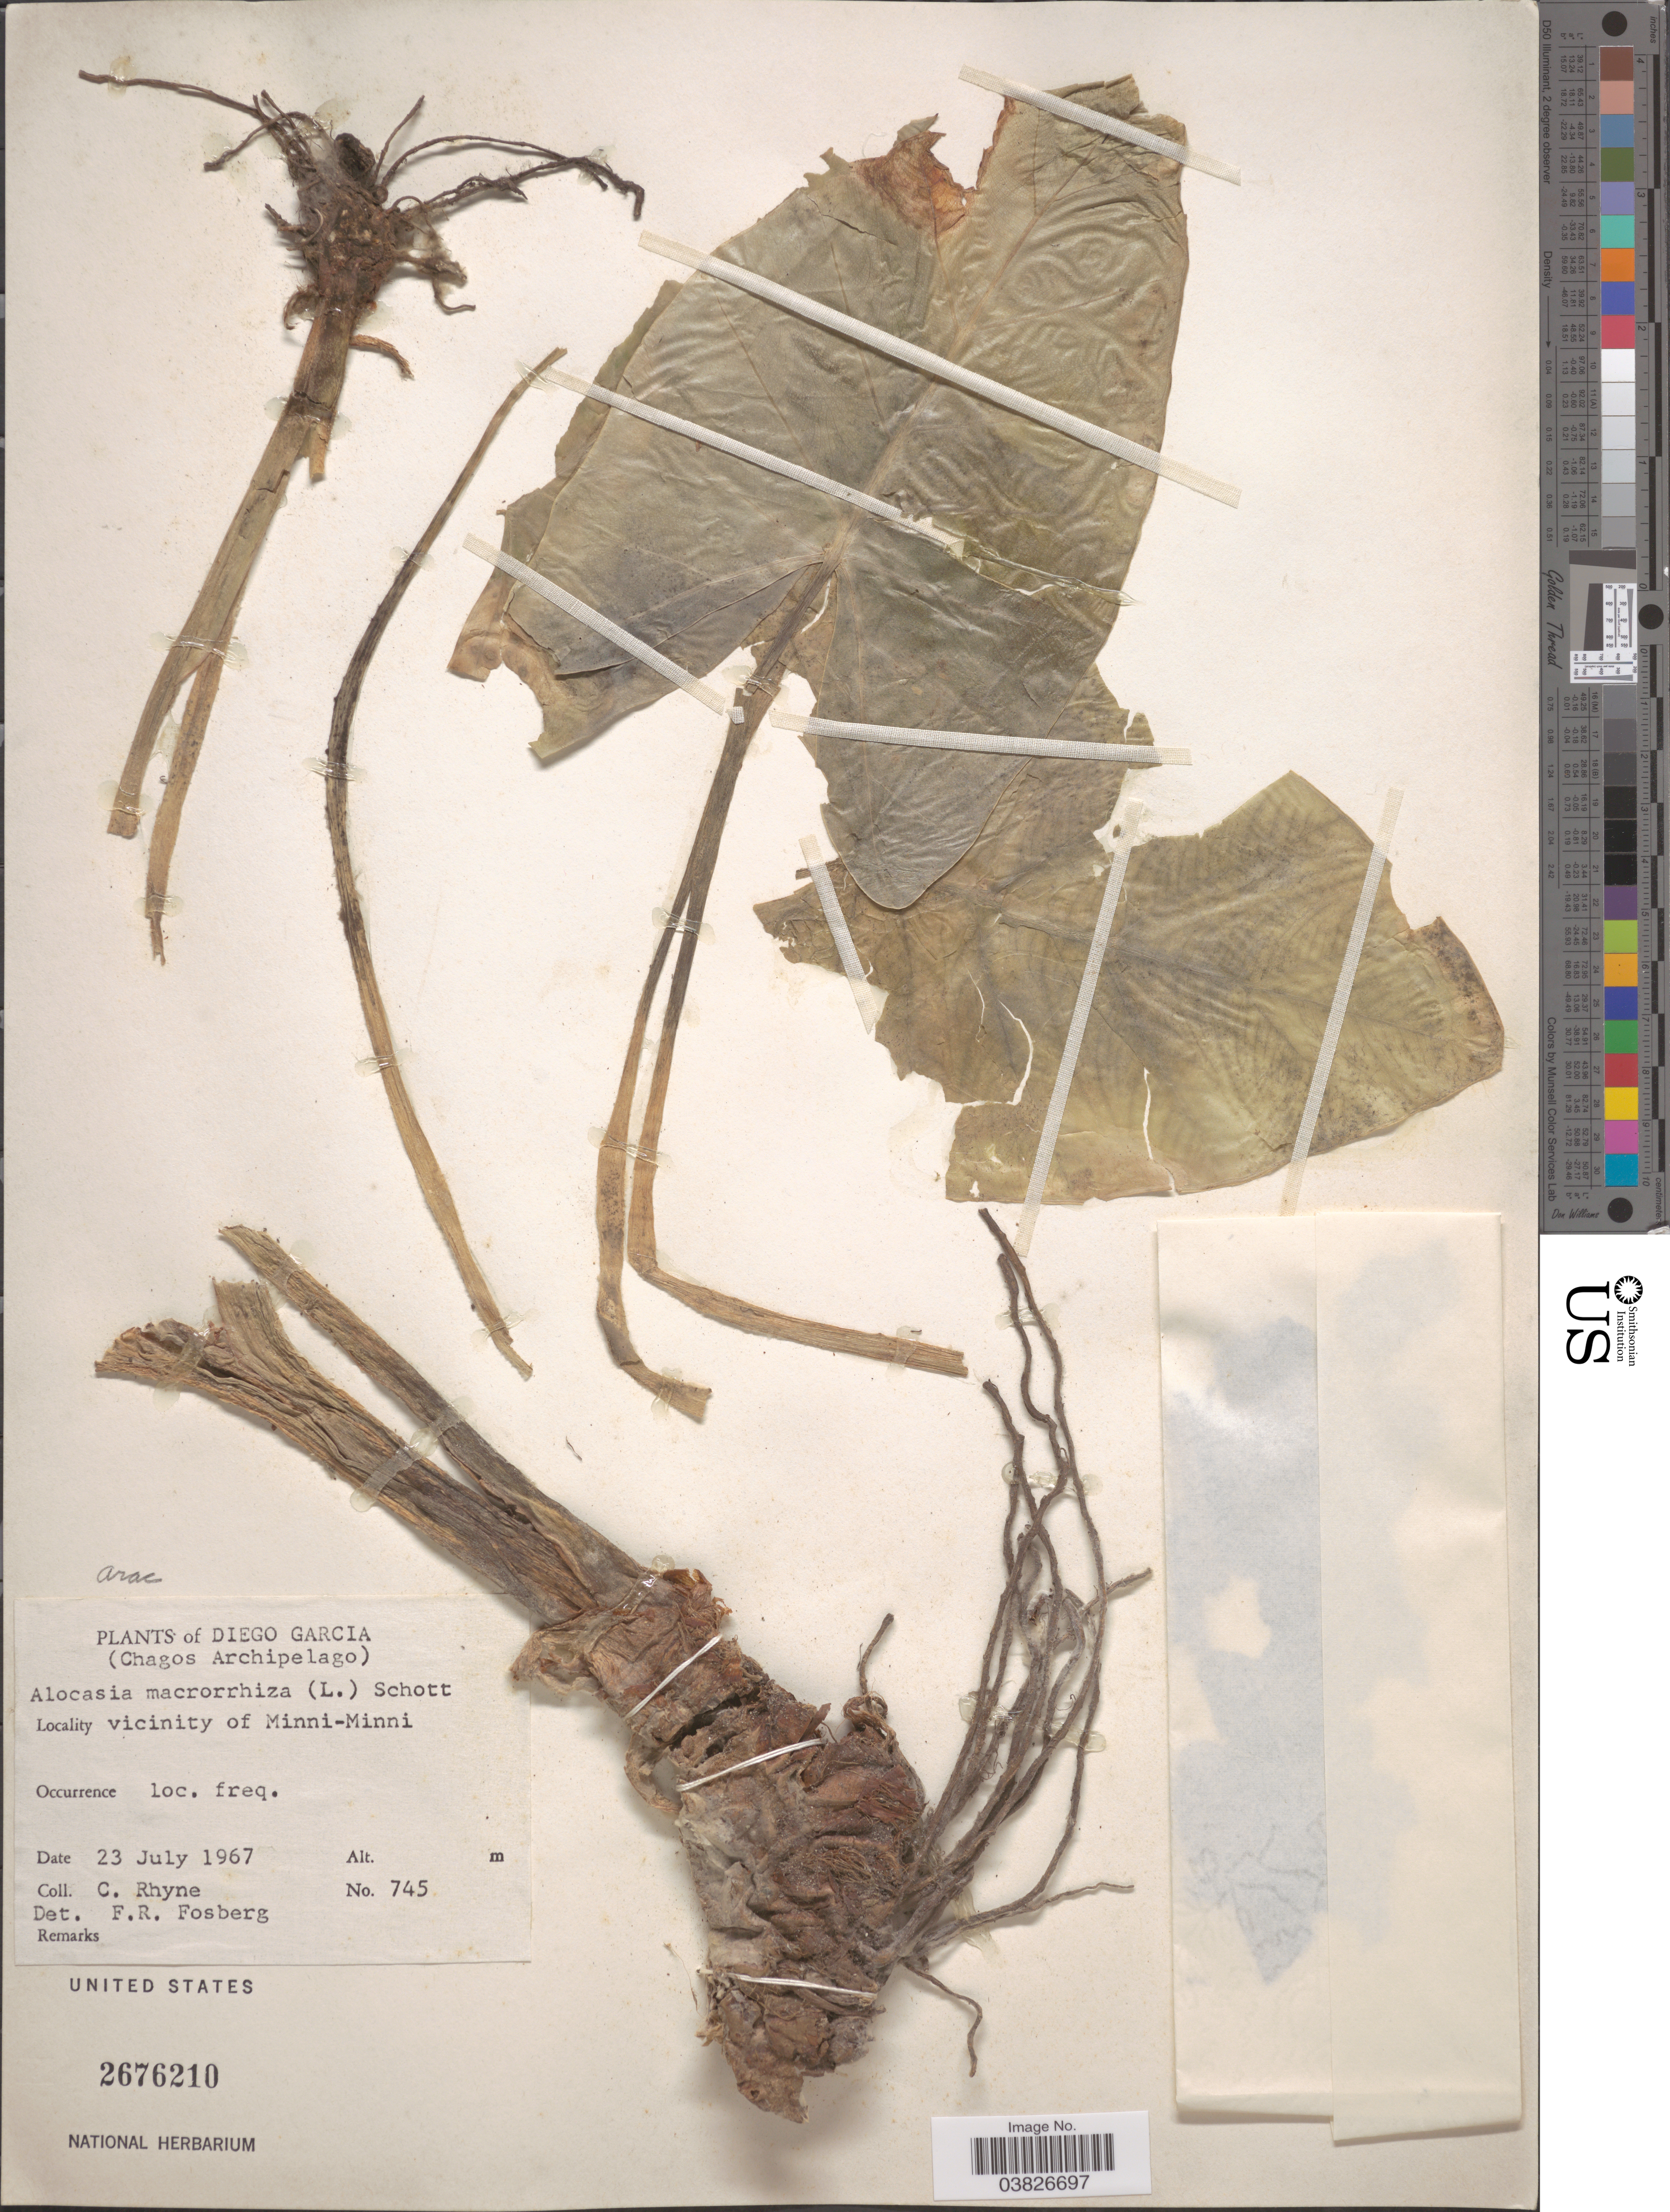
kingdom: Plantae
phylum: Tracheophyta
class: Liliopsida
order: Alismatales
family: Araceae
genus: Alocasia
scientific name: Alocasia macrorrhizos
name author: (L.) G. Don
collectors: C. Rhyne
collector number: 745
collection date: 1967-07-23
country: British Indian Ocean Territory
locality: Diego Garcia (Chagos Archipelago). Vicinity of Minni-Minni.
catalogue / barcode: US 2676210